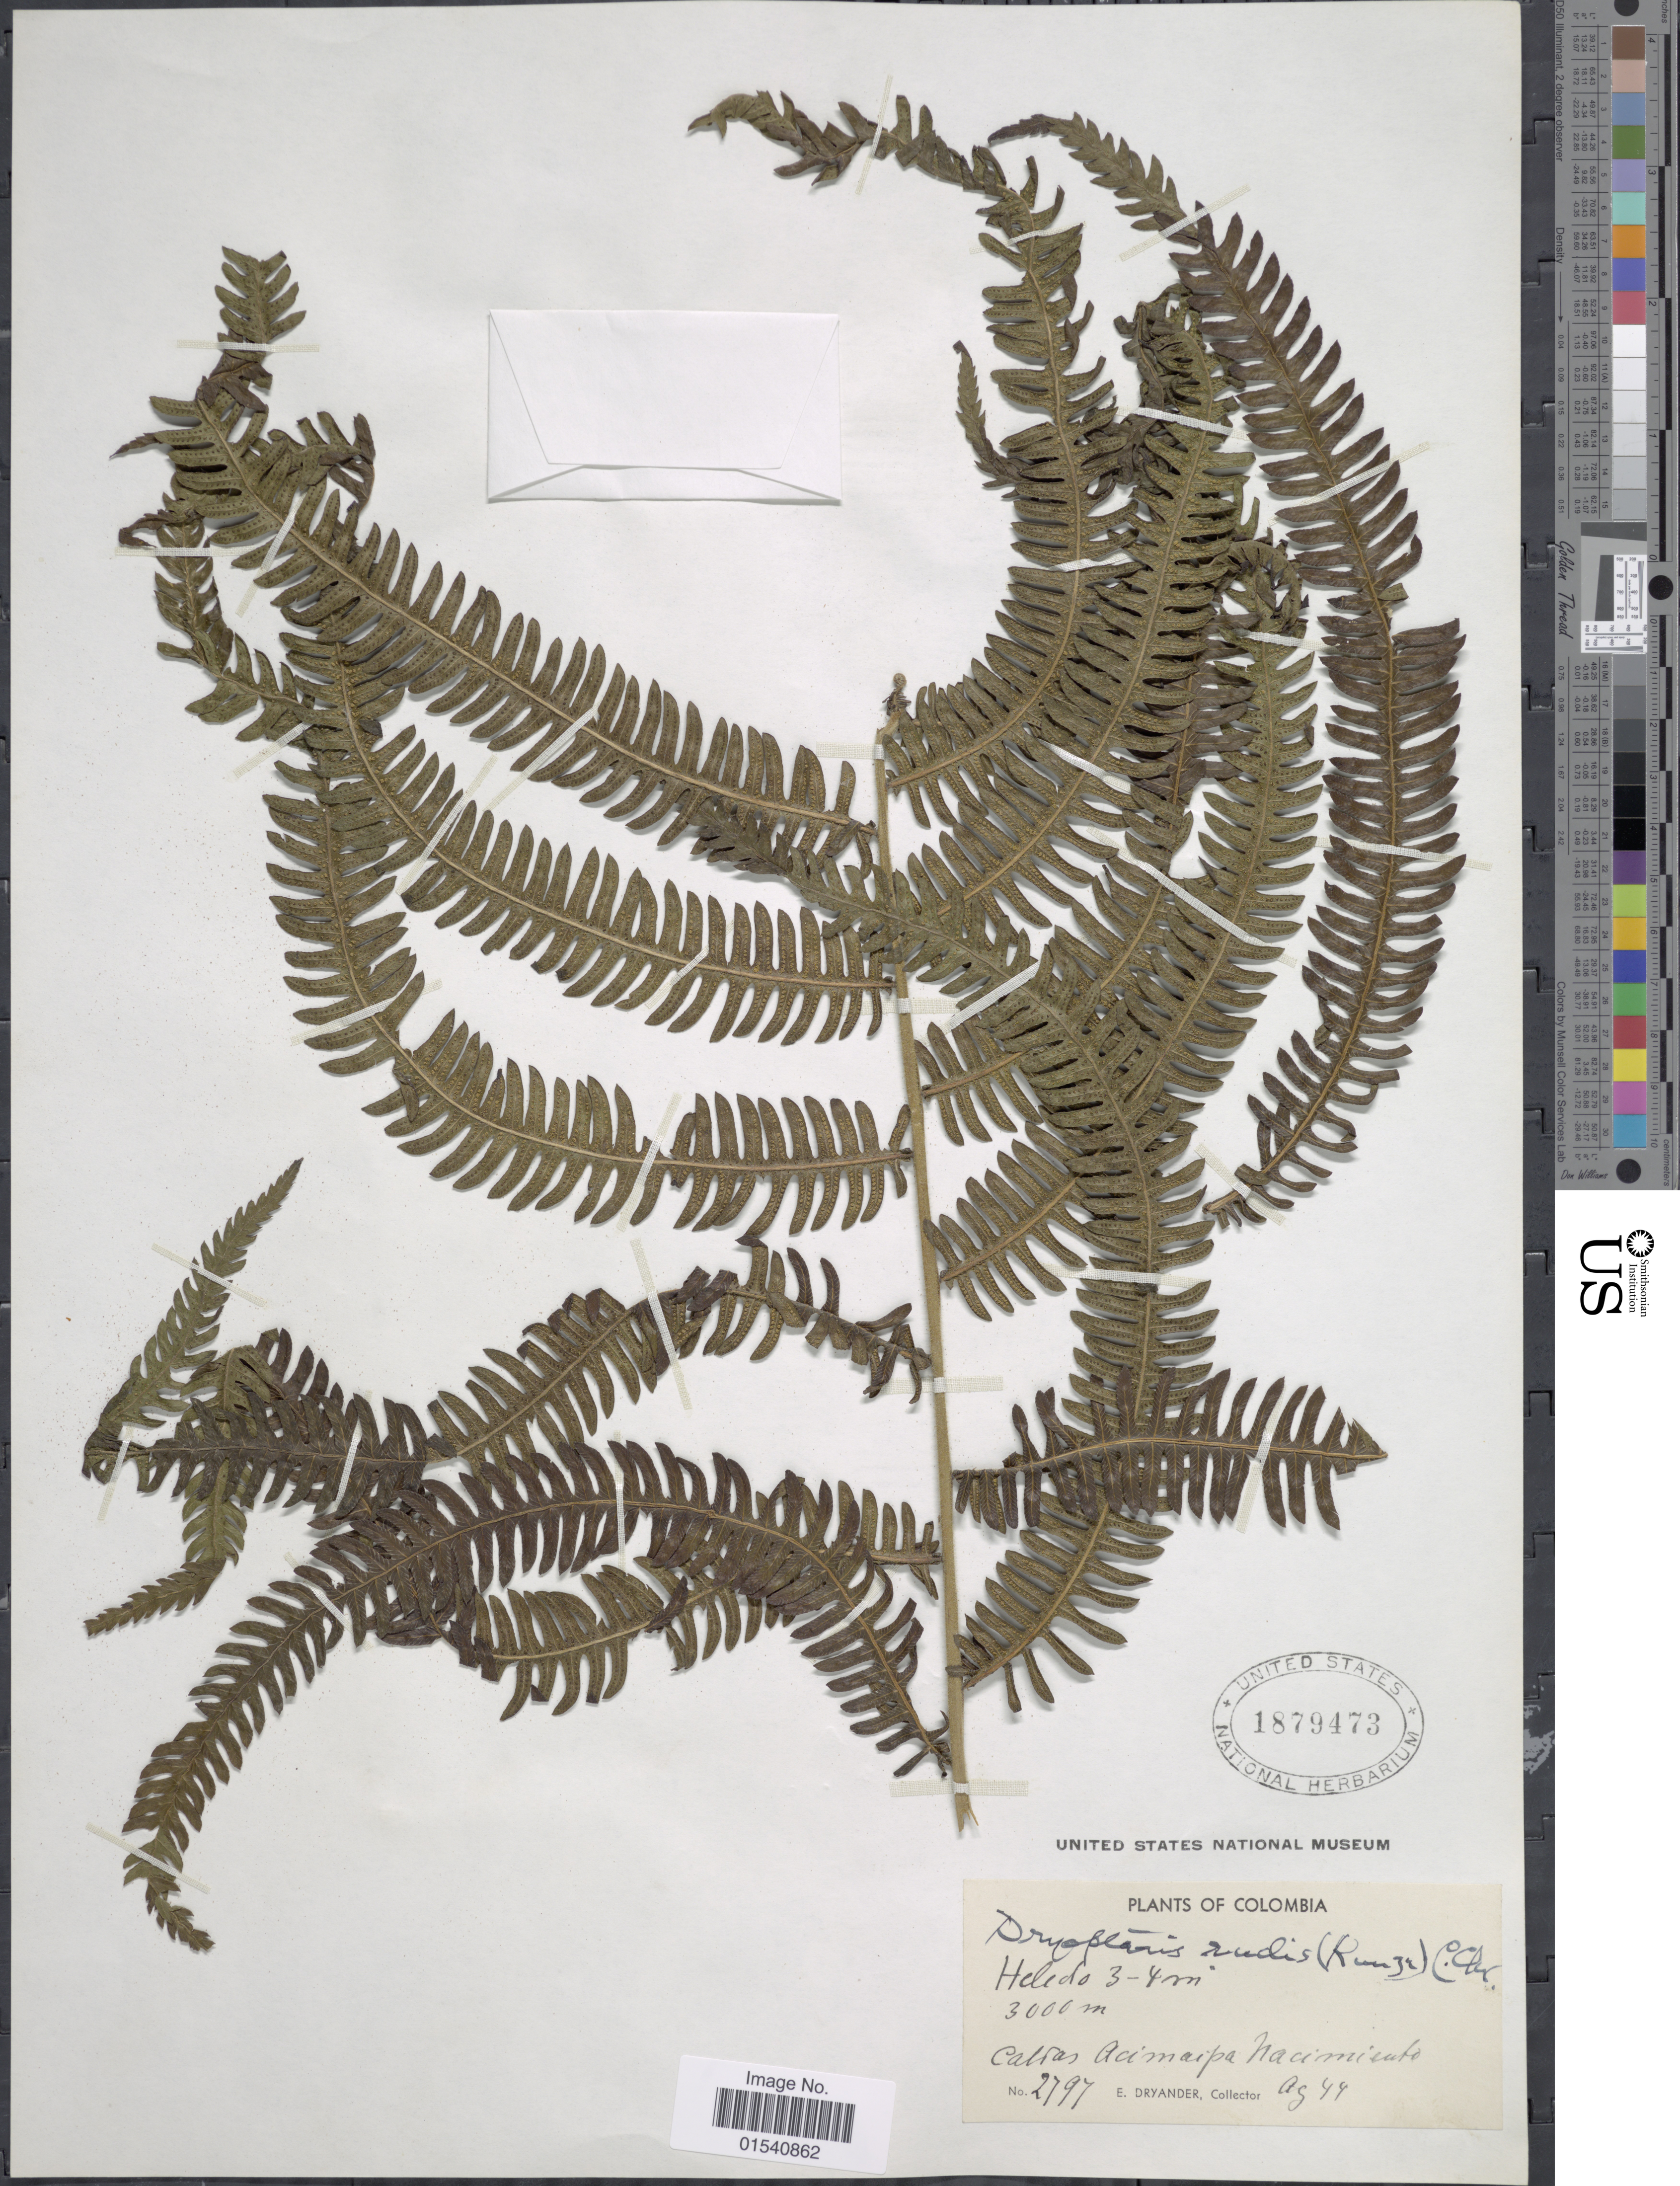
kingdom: Plantae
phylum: Tracheophyta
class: Polypodiopsida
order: Polypodiales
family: Thelypteridaceae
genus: Amauropelta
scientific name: Amauropelta rudis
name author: (Kunze) Pic. Serm.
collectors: E. Dryander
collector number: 2797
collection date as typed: Transcribed d/m/y: /8/49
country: Colombia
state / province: Caldas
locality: Caldas Acimaipa Nacimiento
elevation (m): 3000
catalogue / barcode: US 1879473